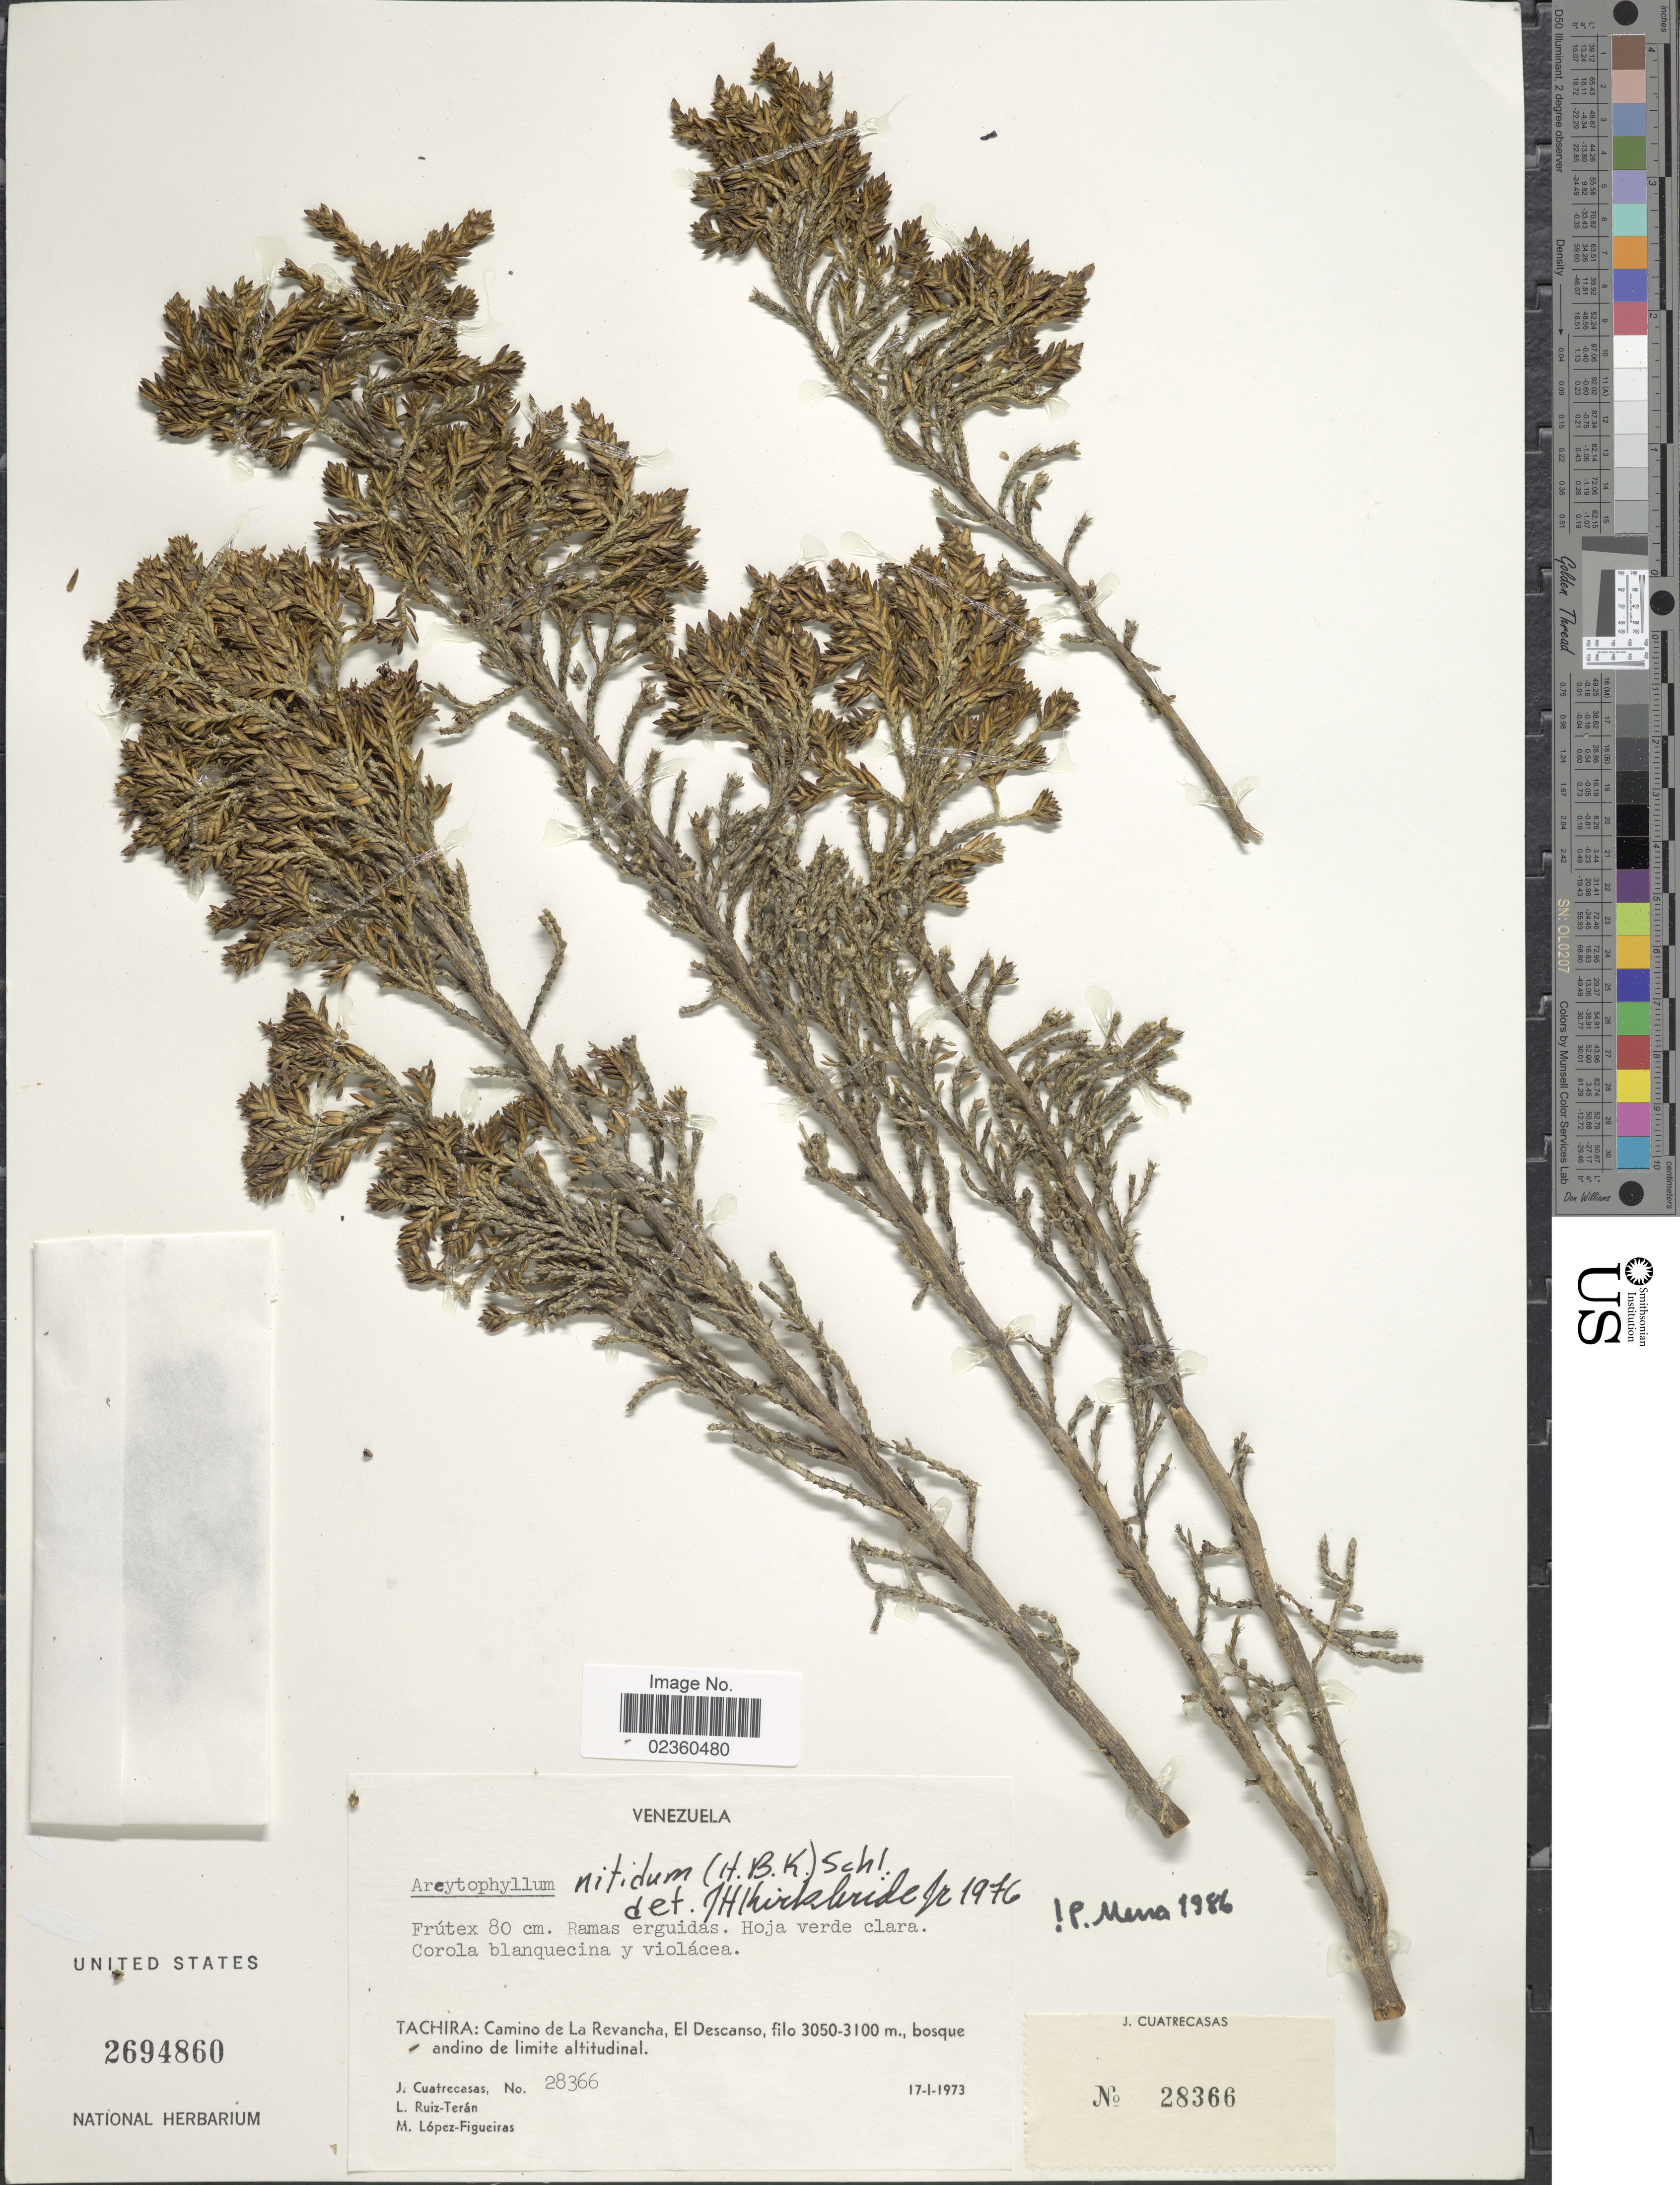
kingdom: Plantae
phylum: Tracheophyta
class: Magnoliopsida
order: Gentianales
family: Rubiaceae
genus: Arcytophyllum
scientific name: Arcytophyllum nitidum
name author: (Kunth) Schltdl.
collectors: J. Cuatrecasas, L. E. Ruíz-Terán & M. López Figueiras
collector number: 28366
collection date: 1973-01-17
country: Venezuela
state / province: Tachira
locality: Camino de La Revancha, El Descanso., bosque andino de limite altitudinal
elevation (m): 3050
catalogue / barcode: US 2694860